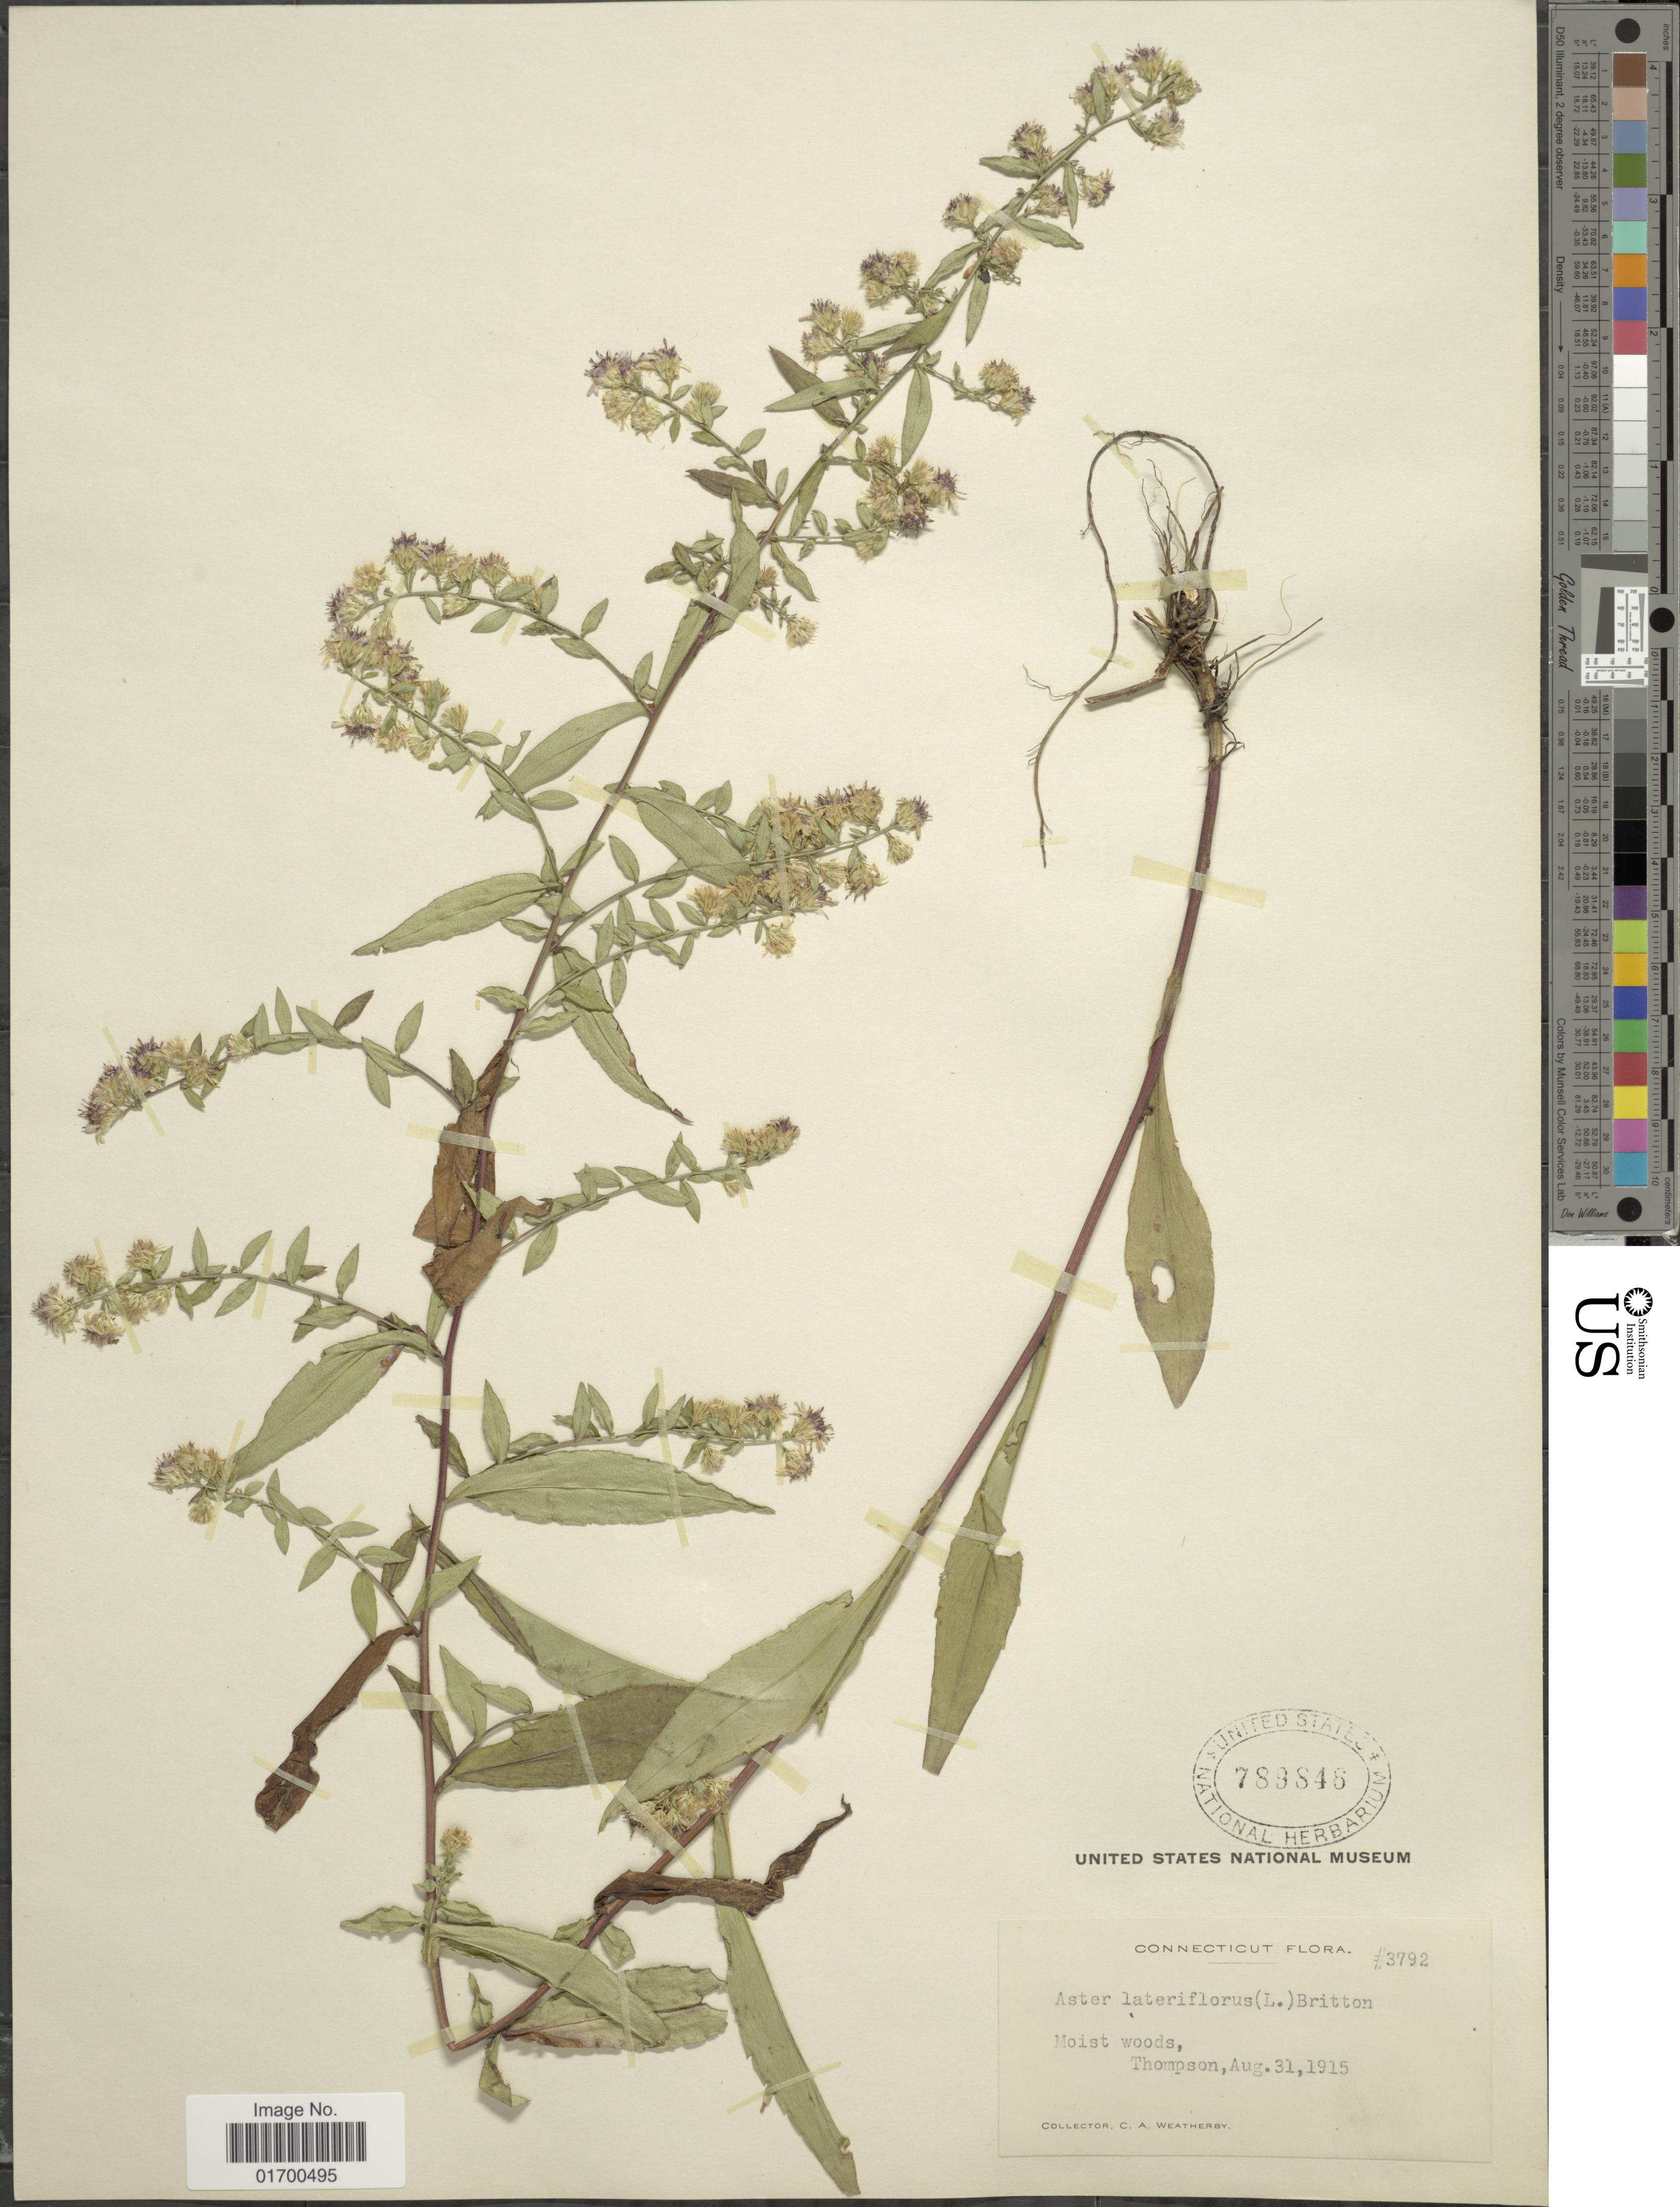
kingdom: Plantae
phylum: Tracheophyta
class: Magnoliopsida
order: Asterales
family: Asteraceae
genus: Symphyotrichum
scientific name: Symphyotrichum lateriflorum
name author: (L.) Á. Löve & D. Löve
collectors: C. A. Weatherby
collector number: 3792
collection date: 1915-08-31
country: United States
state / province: Connecticut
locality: Moist woods, Thompson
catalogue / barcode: US 789846